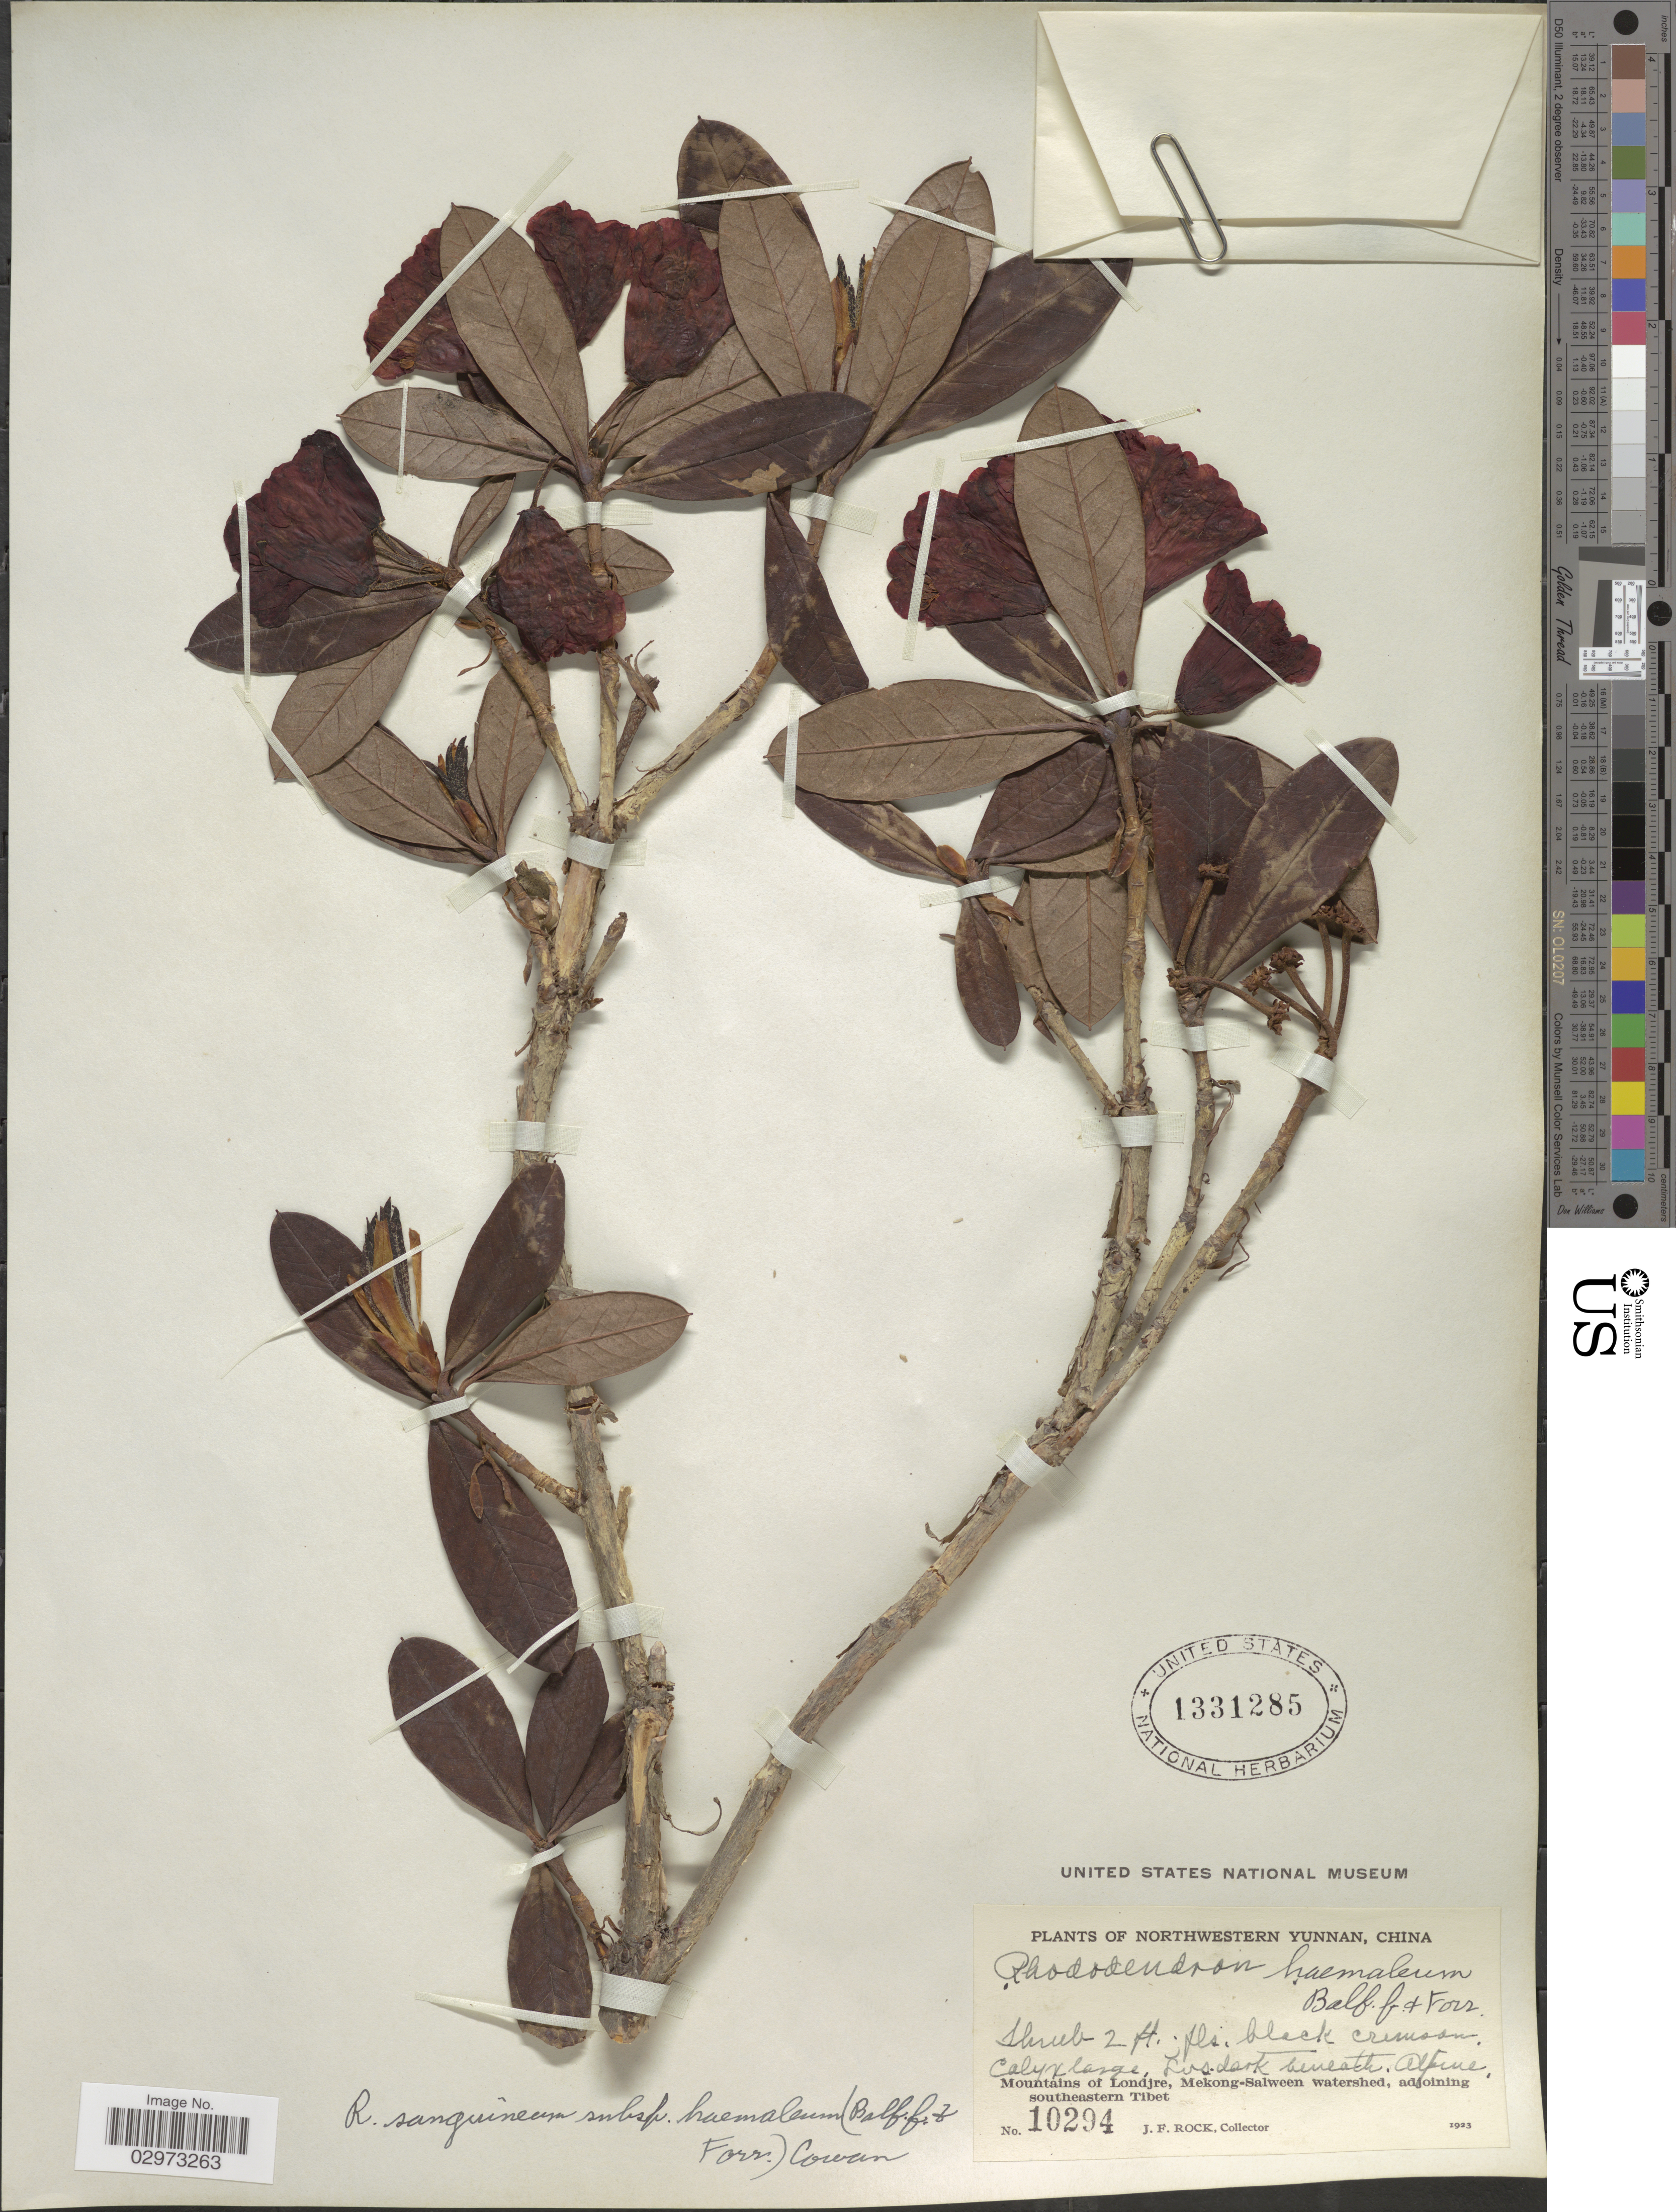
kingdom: Plantae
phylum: Tracheophyta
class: Magnoliopsida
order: Ericales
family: Ericaceae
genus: Rhododendron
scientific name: Rhododendron sanguineum subsp. haemaleum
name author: (Balf. f. & Forrest) Cowan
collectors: J. Rock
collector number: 10294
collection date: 1923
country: China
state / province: Yunnan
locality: Northwestern Yunnan. Mountains of Londjre, Mekong-Salween watershed, adjoining southeastern Tibet.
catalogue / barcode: US 1331285